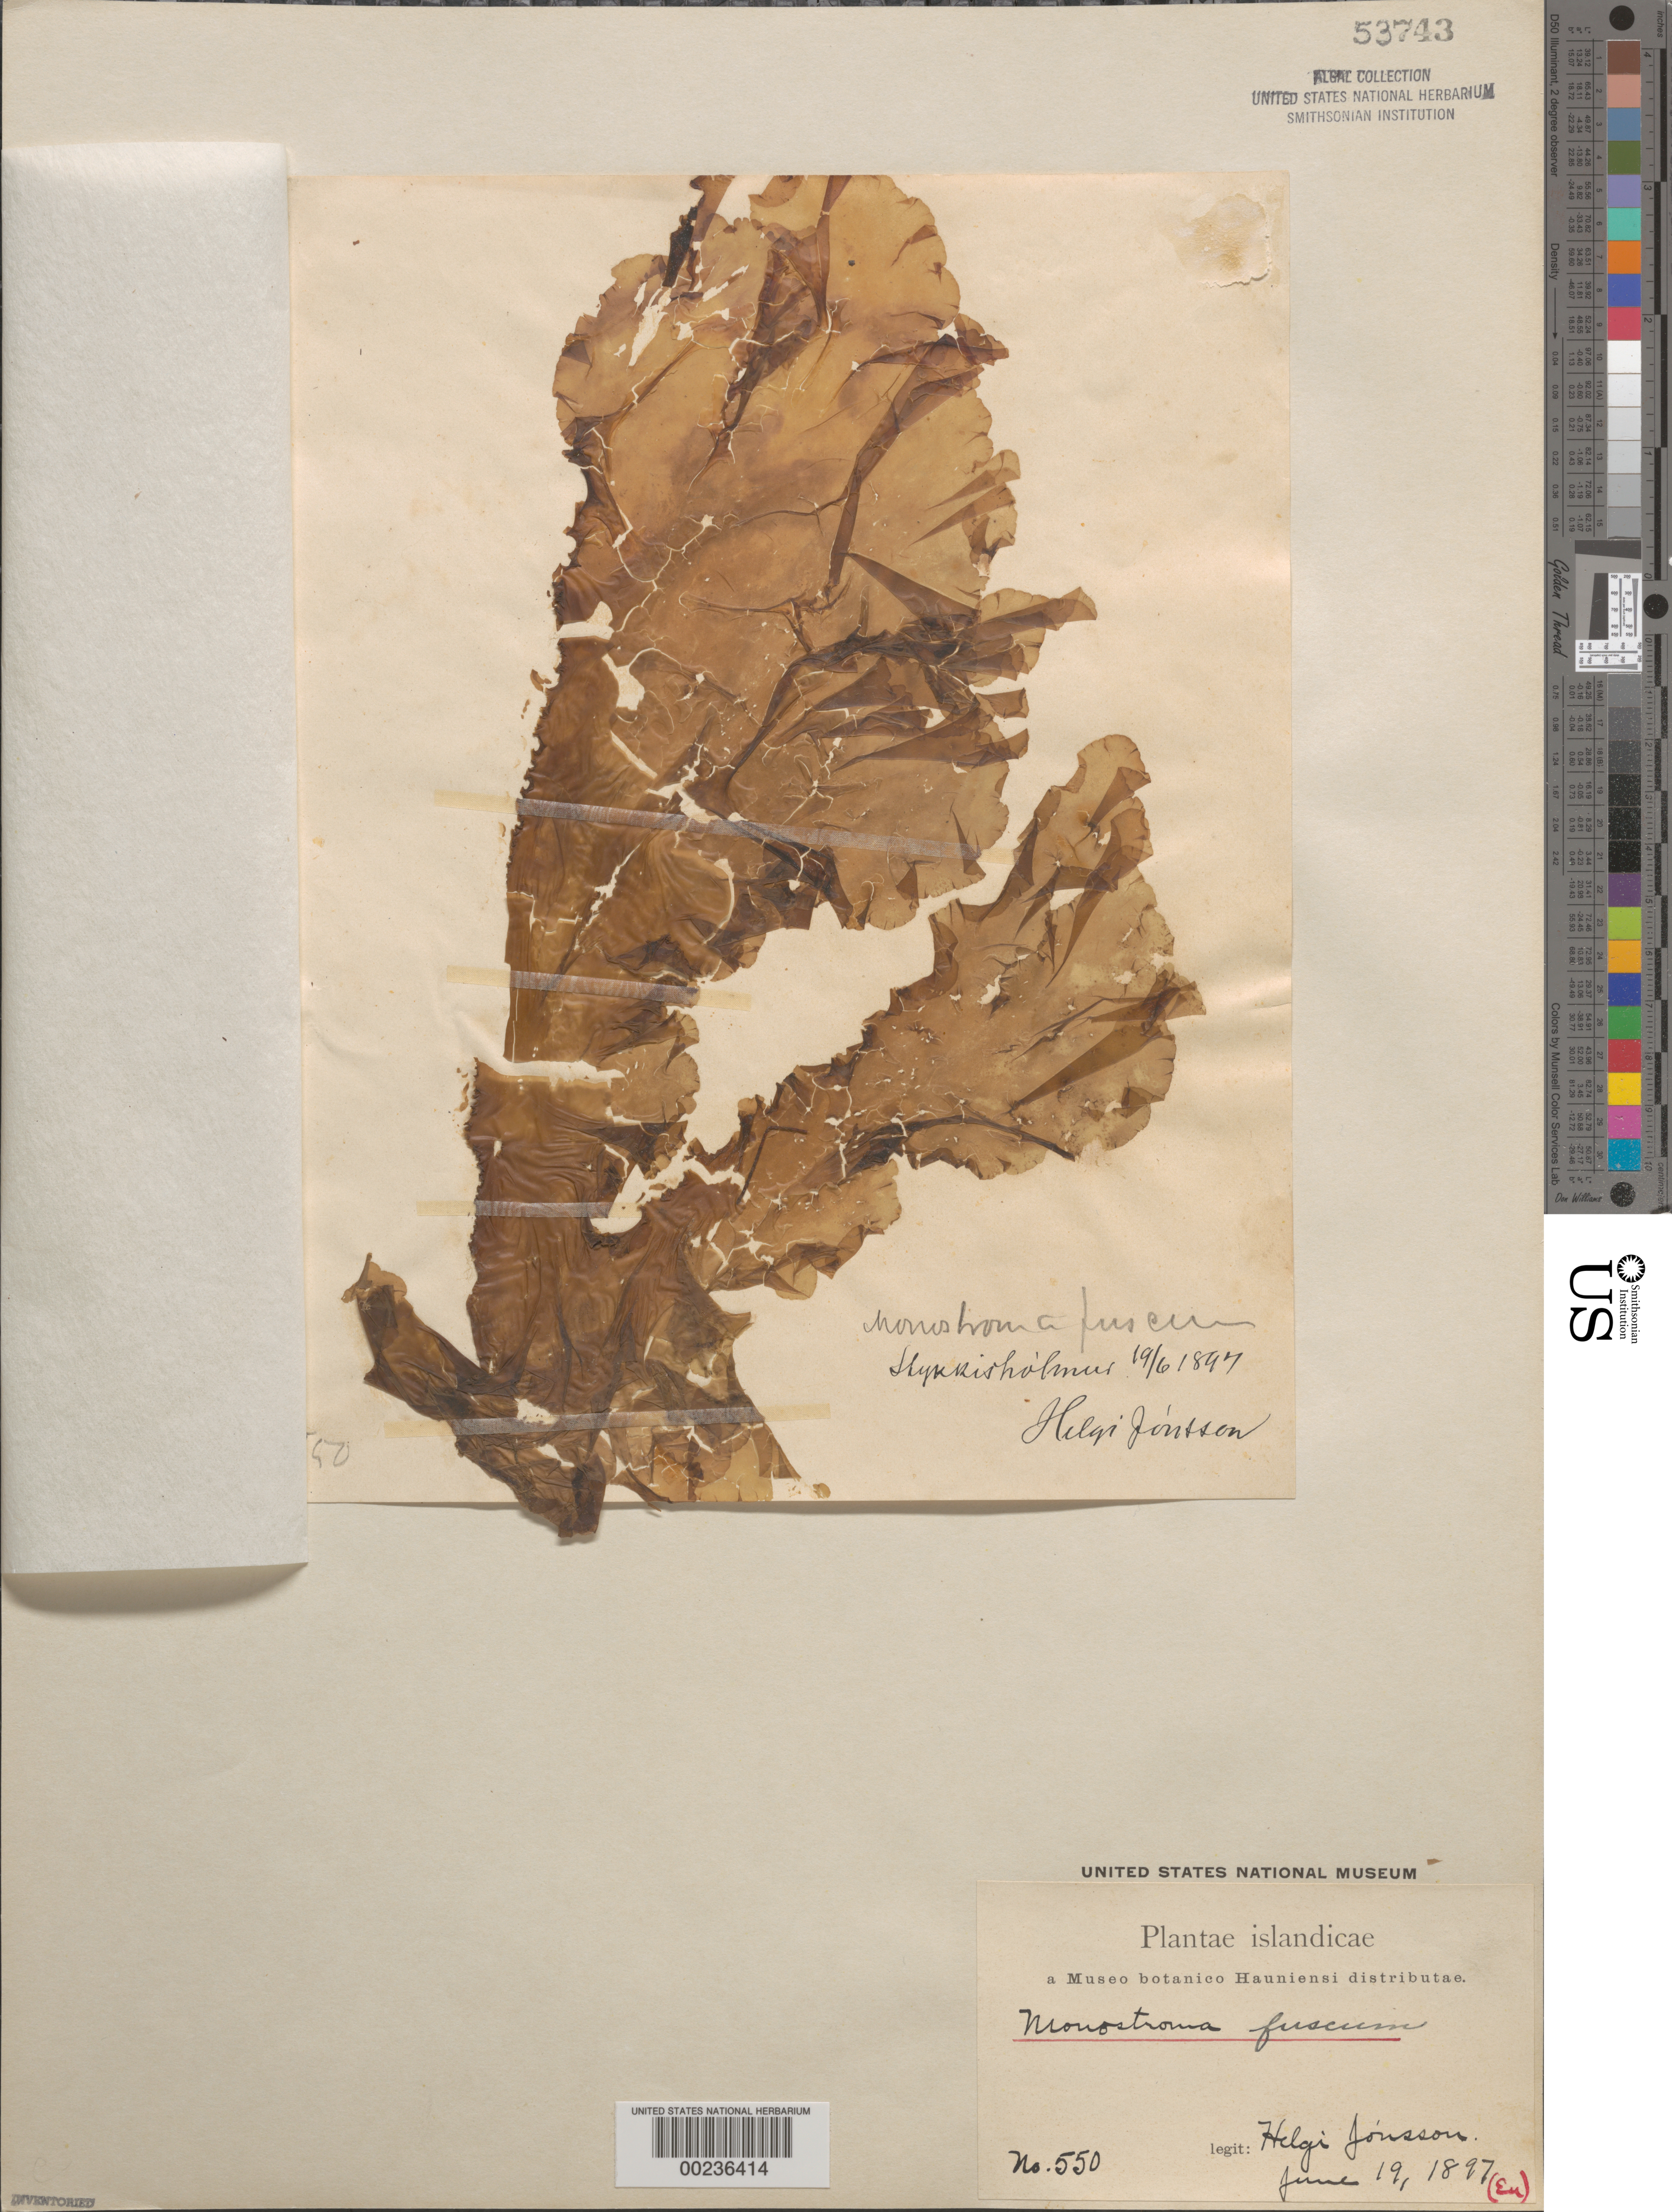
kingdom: Plantae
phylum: Chlorophyta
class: Ulvophyceae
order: Ulvales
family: Ulvaceae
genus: Ulvaria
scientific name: Ulvaria splendens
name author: (Rupr.) K.L.Vinogr.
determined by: Algae name updating Project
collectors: H. Johsson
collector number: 550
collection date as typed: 19 Jun 1897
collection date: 1897-06-19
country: Iceland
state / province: Western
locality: Stykkisholmur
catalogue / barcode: US 53743